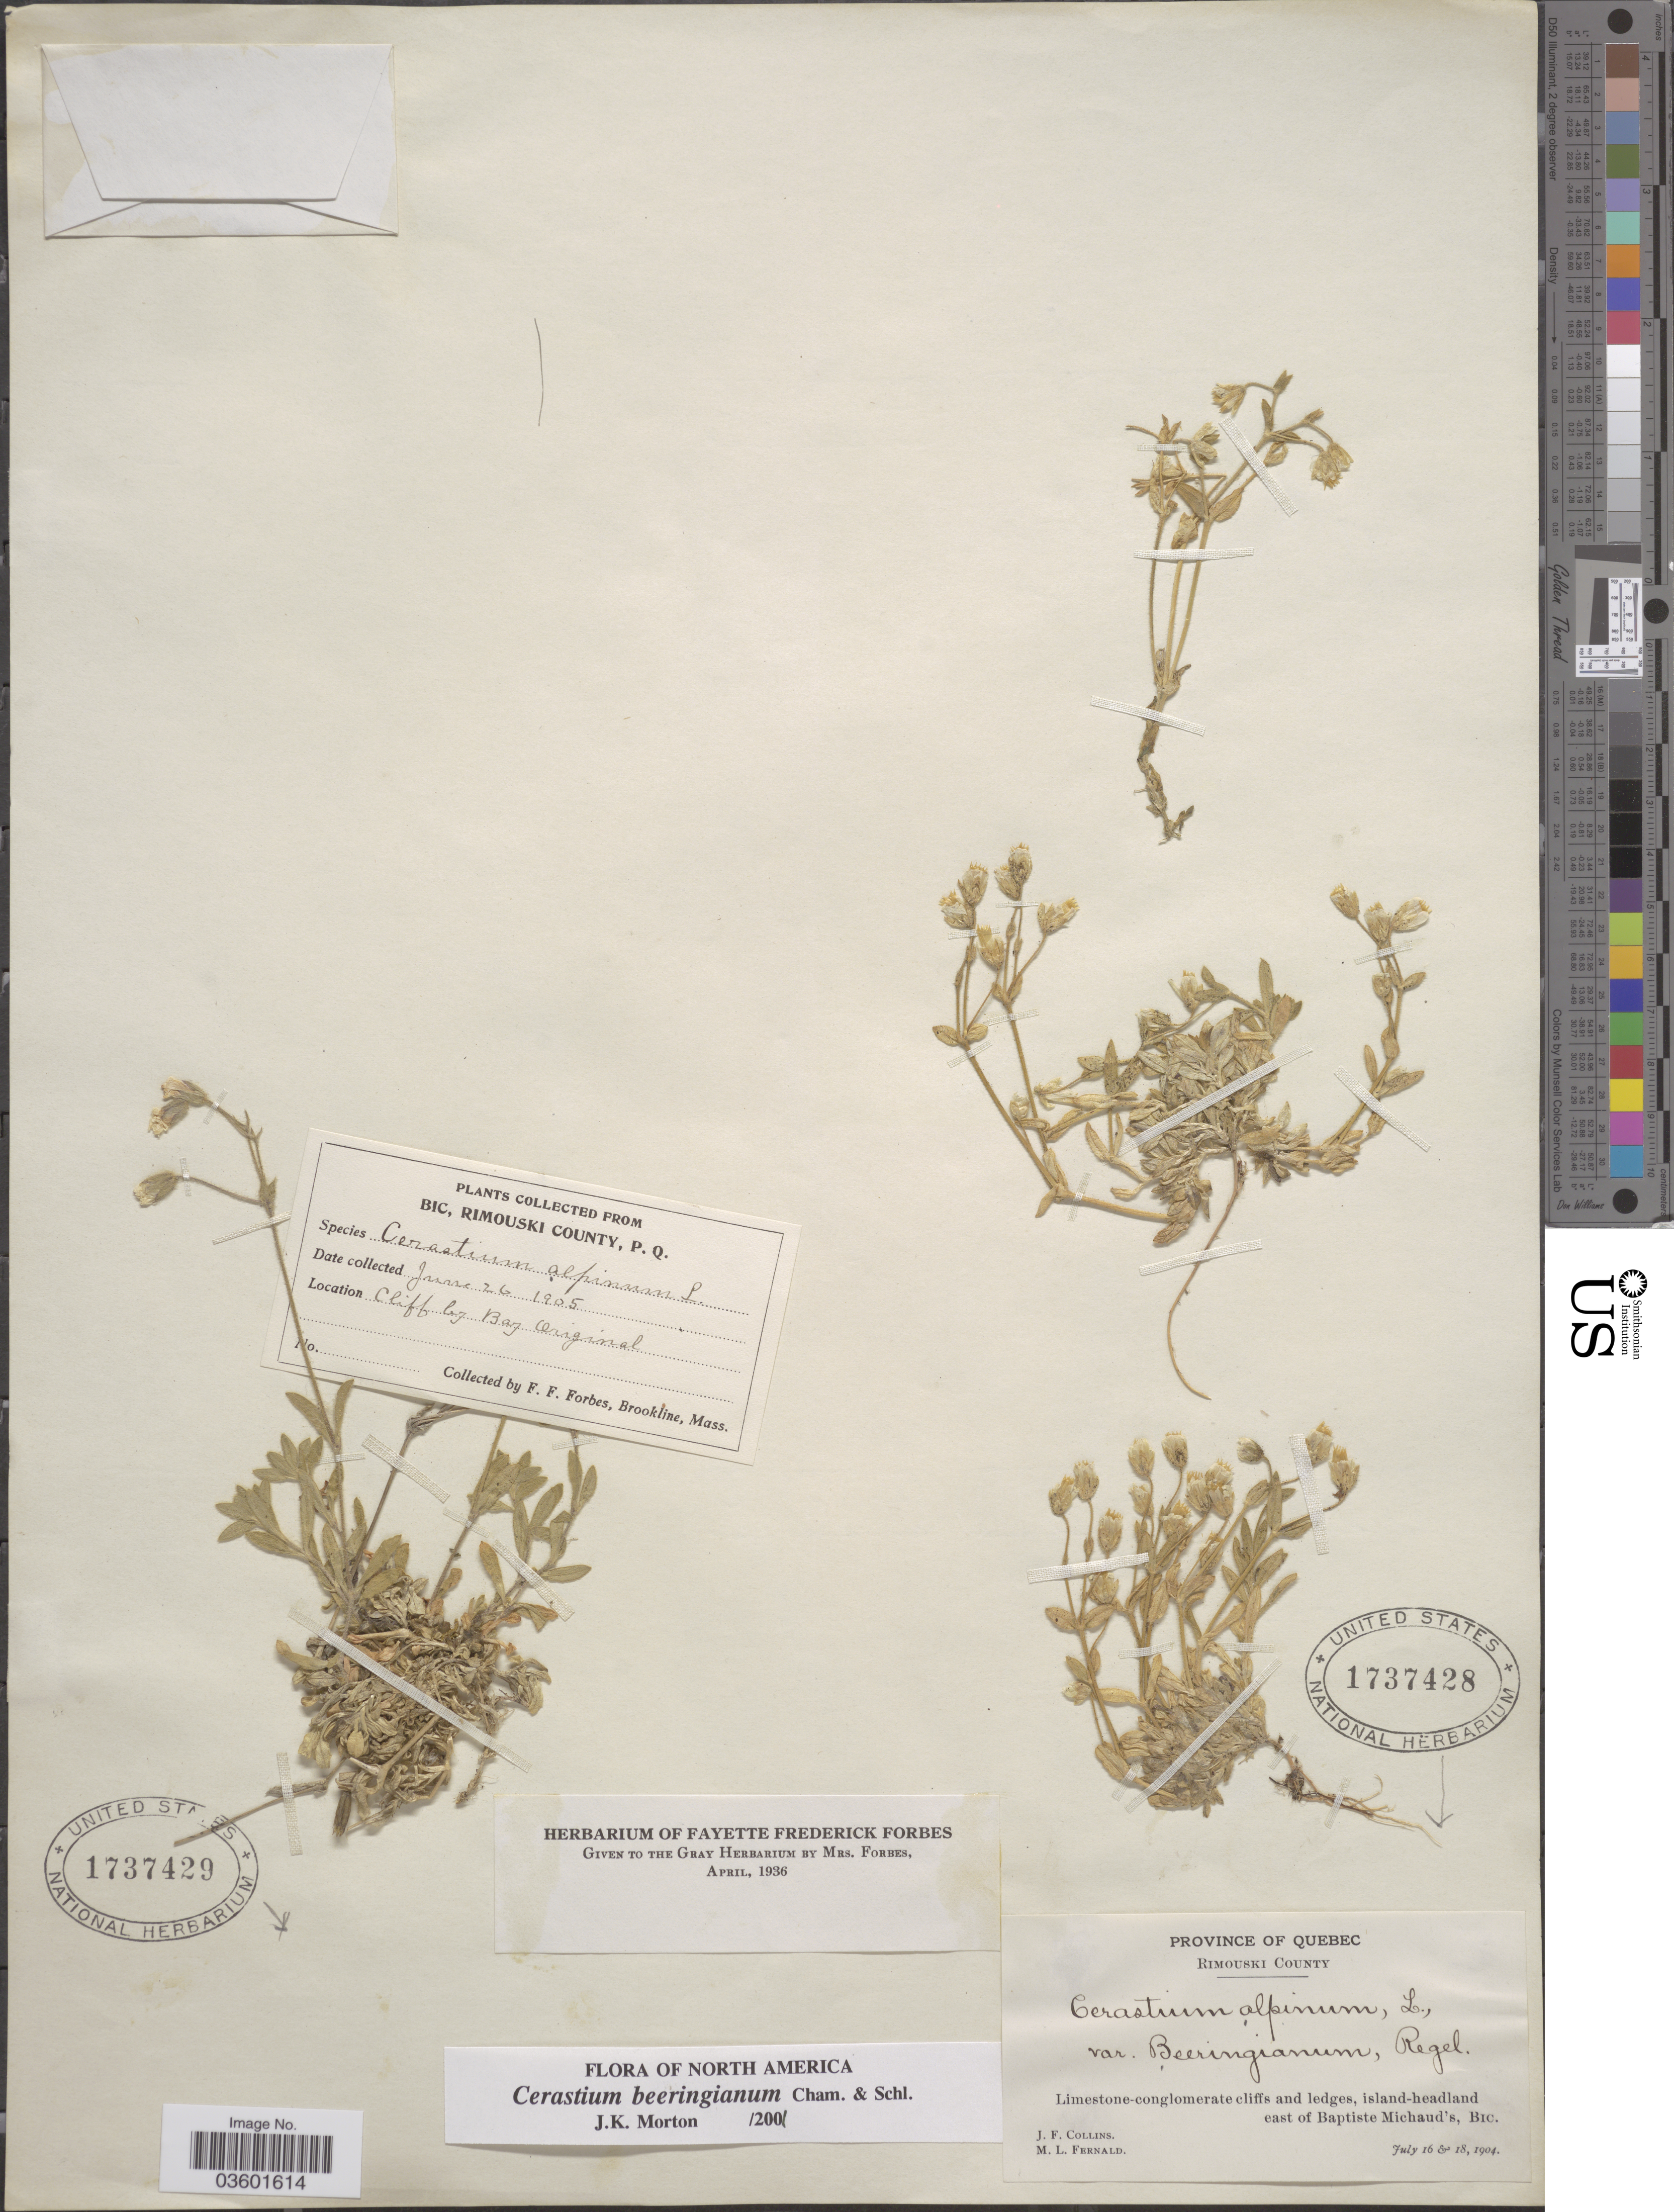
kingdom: Plantae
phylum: Tracheophyta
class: Magnoliopsida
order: Caryophyllales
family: Caryophyllaceae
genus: Cerastium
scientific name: Cerastium beeringianum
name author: Cham. & Schltdl.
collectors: J. Collins & M. L. Fernald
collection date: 1904-07-16/1904-07-18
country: Canada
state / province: Quebec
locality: Rimouski County. Island-headland east of Baptiste Michaud's, Bic.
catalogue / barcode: US 1737428